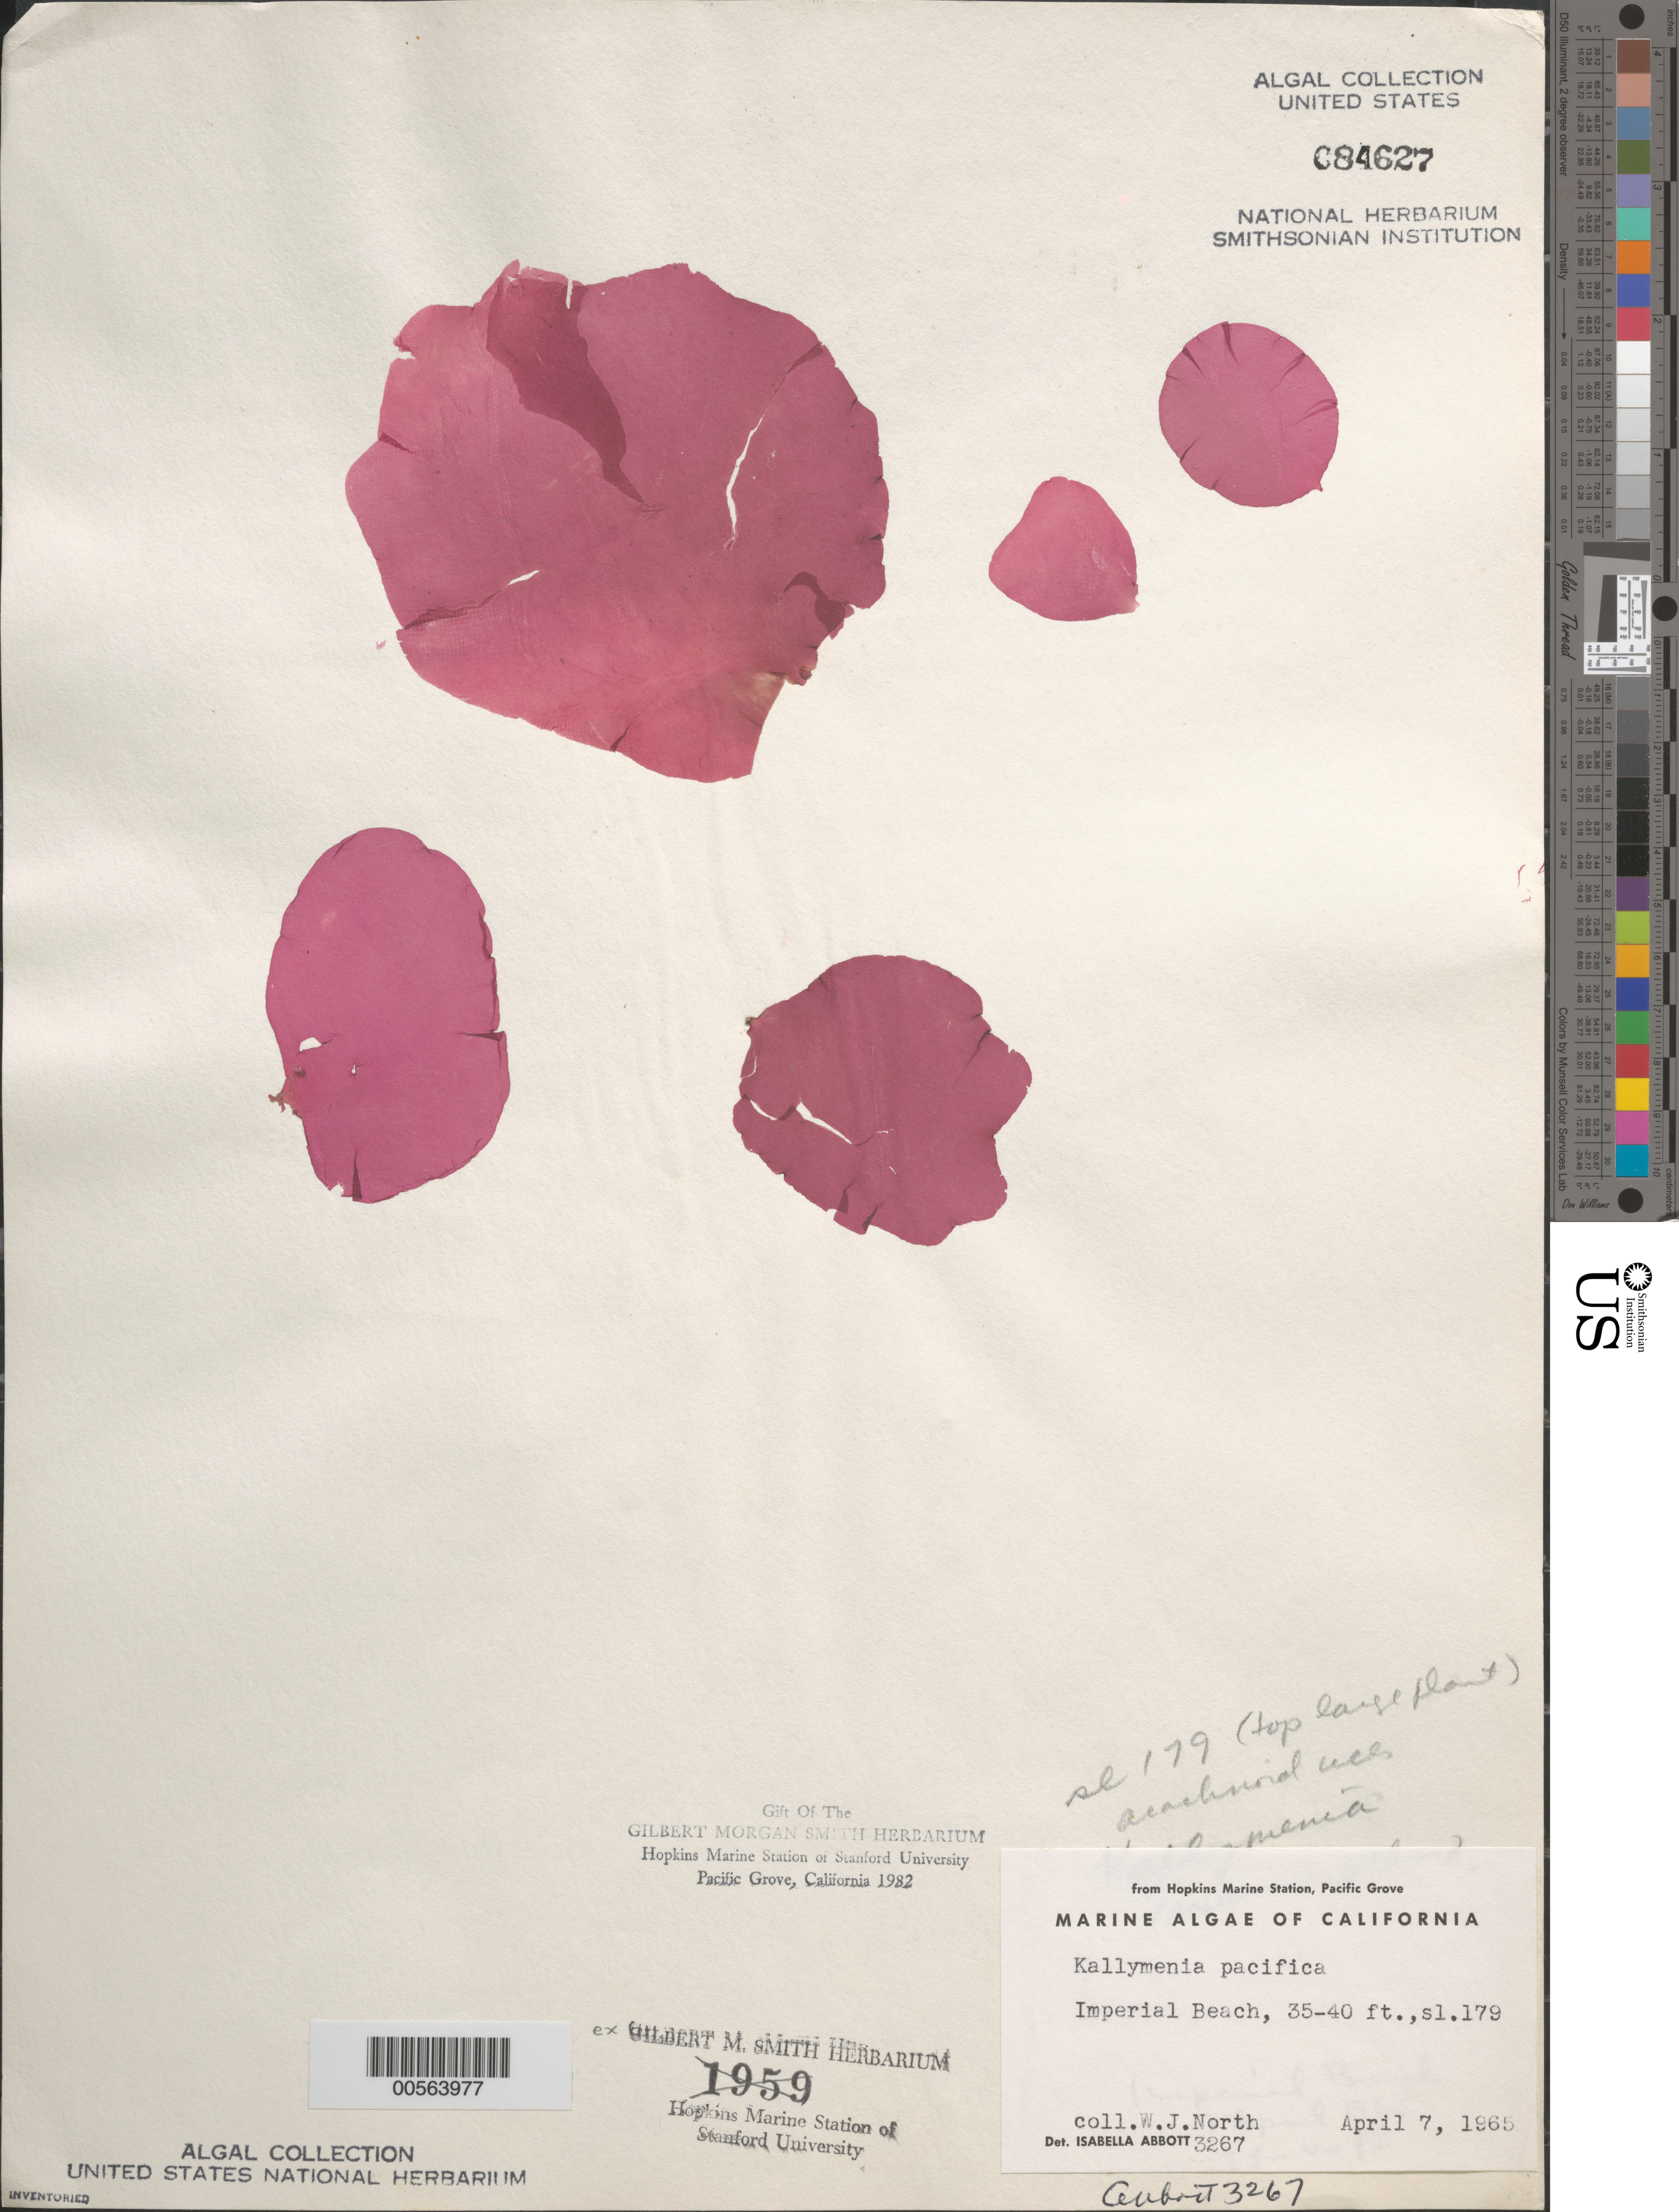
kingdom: Plantae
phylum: Rhodophyta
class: Florideophyceae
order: Gigartinales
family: Kallymeniaceae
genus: Kallymenia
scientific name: Kallymenia pacifica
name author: Kylin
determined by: Abbott, Isabella A.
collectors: W. North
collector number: IAA 3267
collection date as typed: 07 Apr 1965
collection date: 1965-04-07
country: United States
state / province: California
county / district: San Diego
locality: Imperial Beach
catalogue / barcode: US 84627